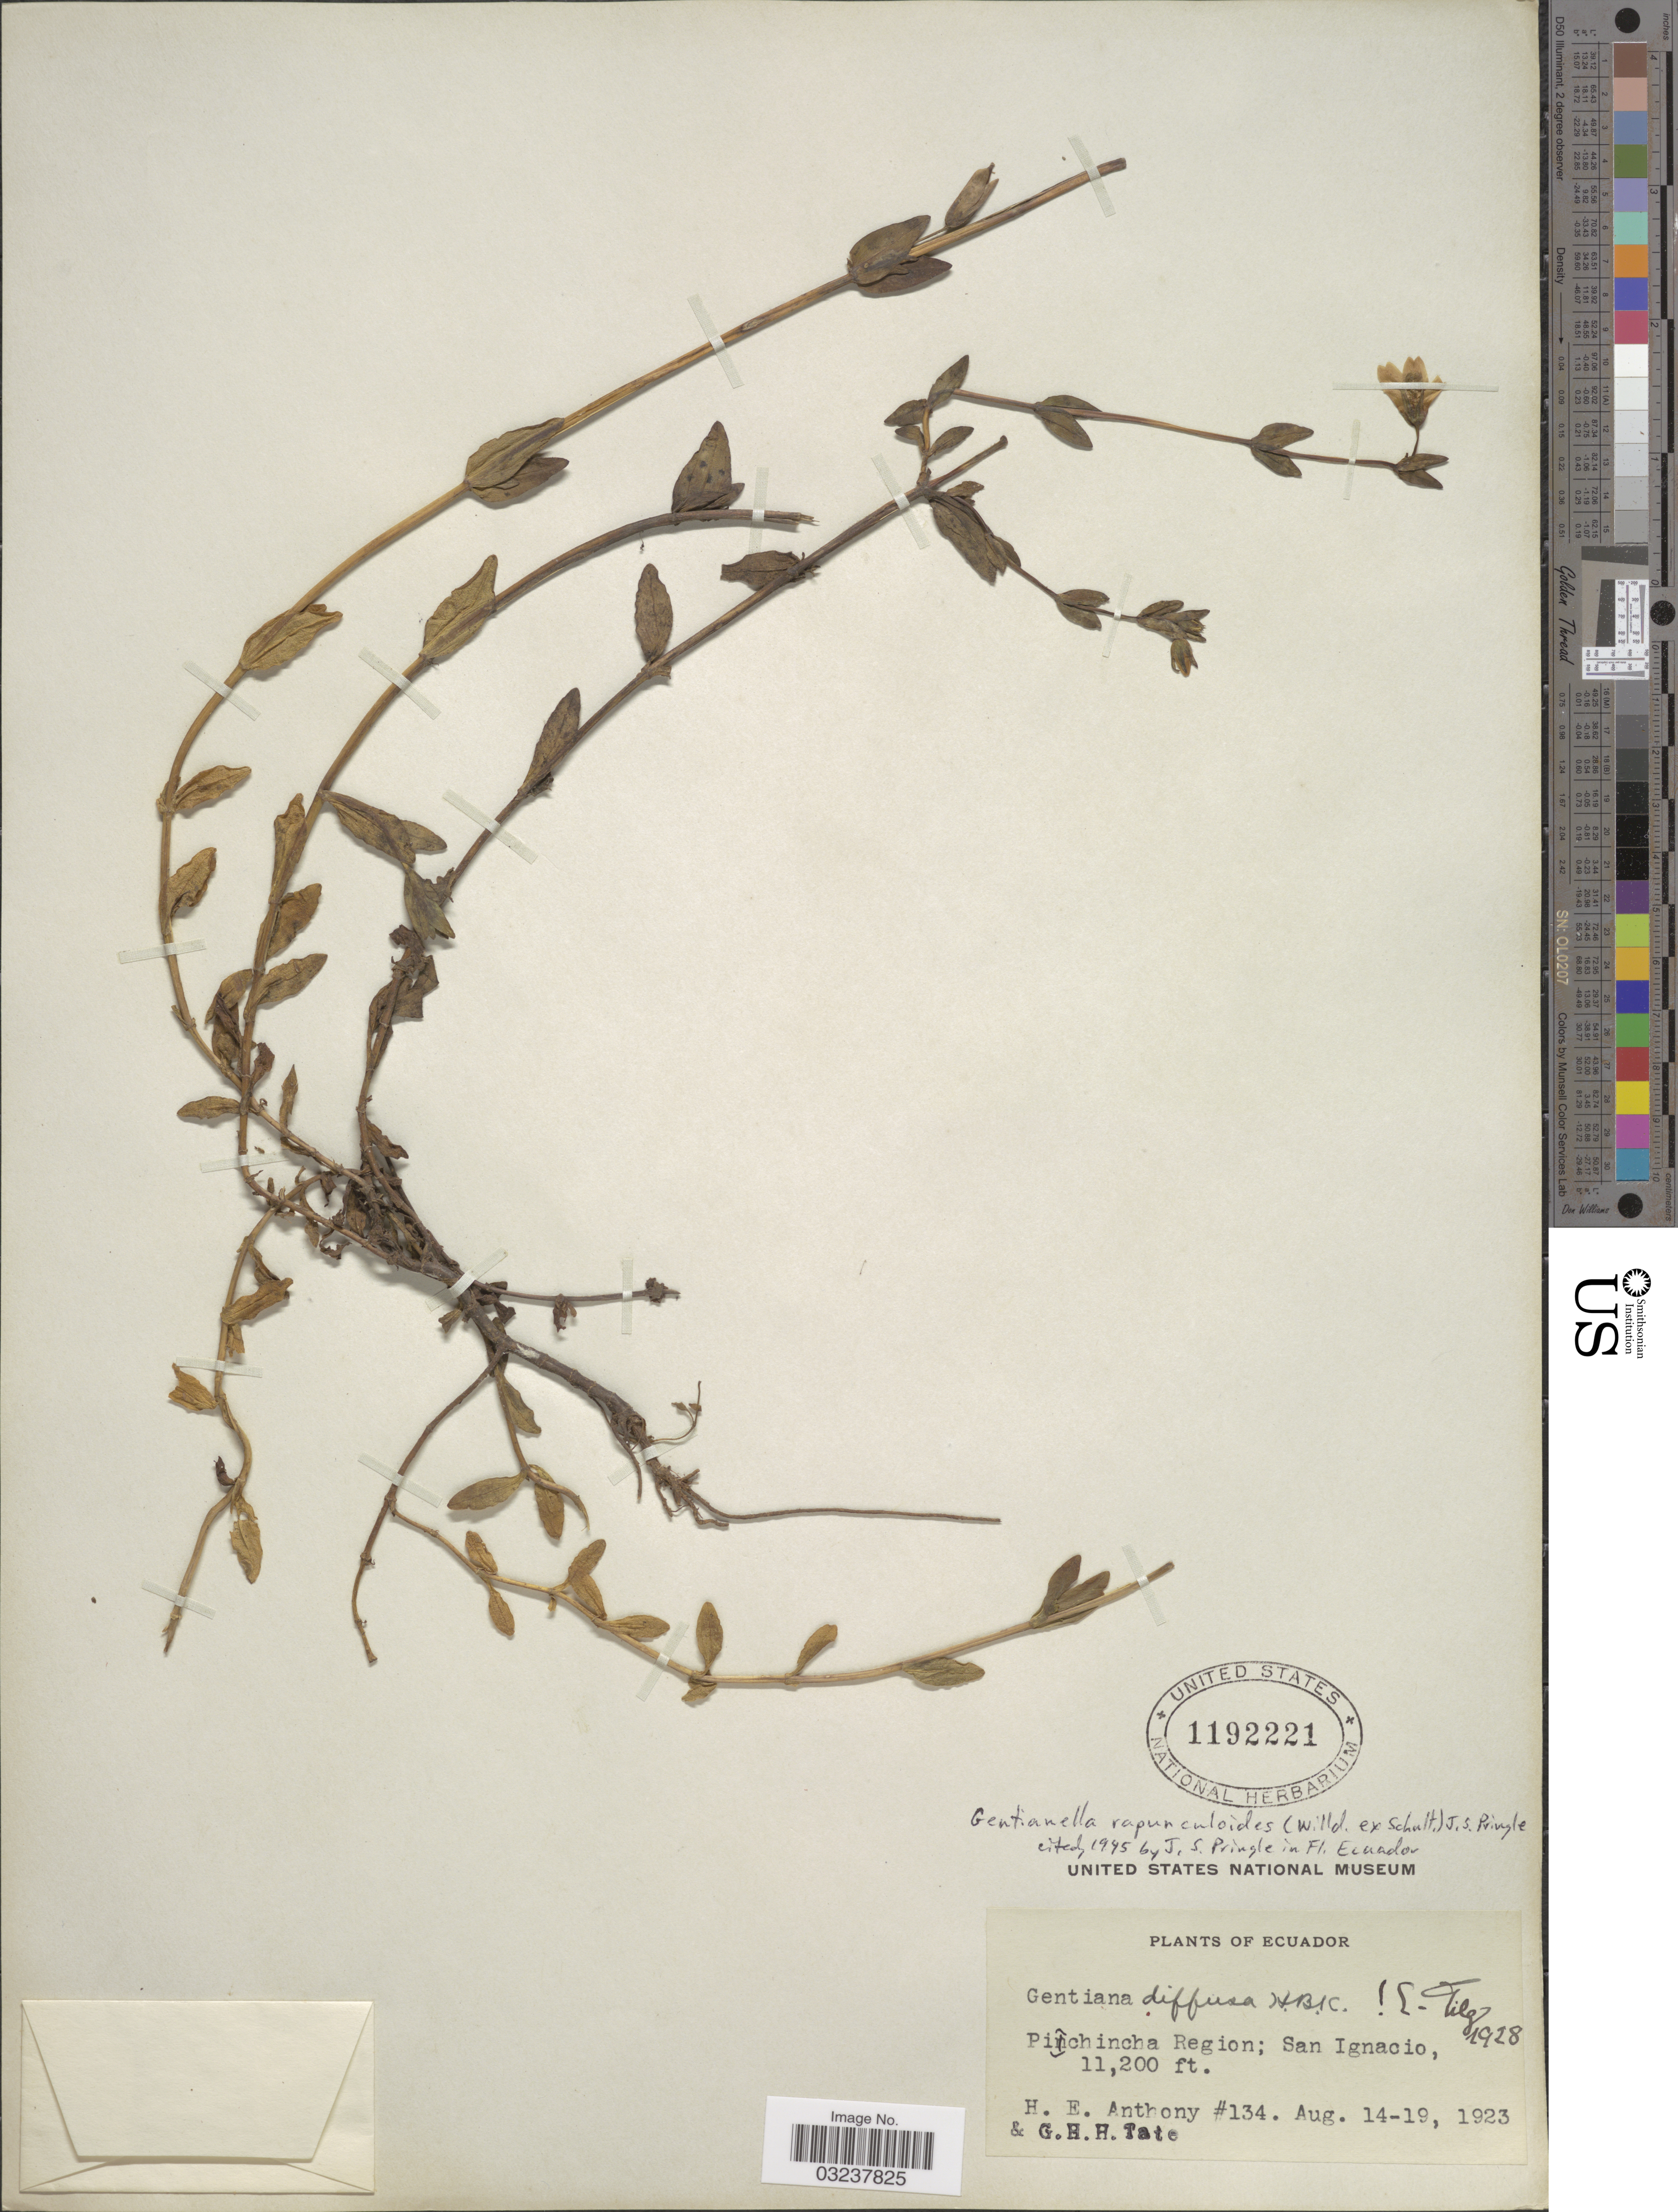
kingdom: Plantae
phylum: Tracheophyta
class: Magnoliopsida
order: Gentianales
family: Gentianaceae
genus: Gentianella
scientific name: Gentianella rapunculoides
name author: (Willd. ex Schult.) J.S. Pringle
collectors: H. E. Anthony & G. H. H.Tate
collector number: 134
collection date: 1923-08-14/1923-08-19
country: Ecuador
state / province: Pichincha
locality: Pichincha Region: San Ignacio.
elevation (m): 3414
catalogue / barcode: US 1192221